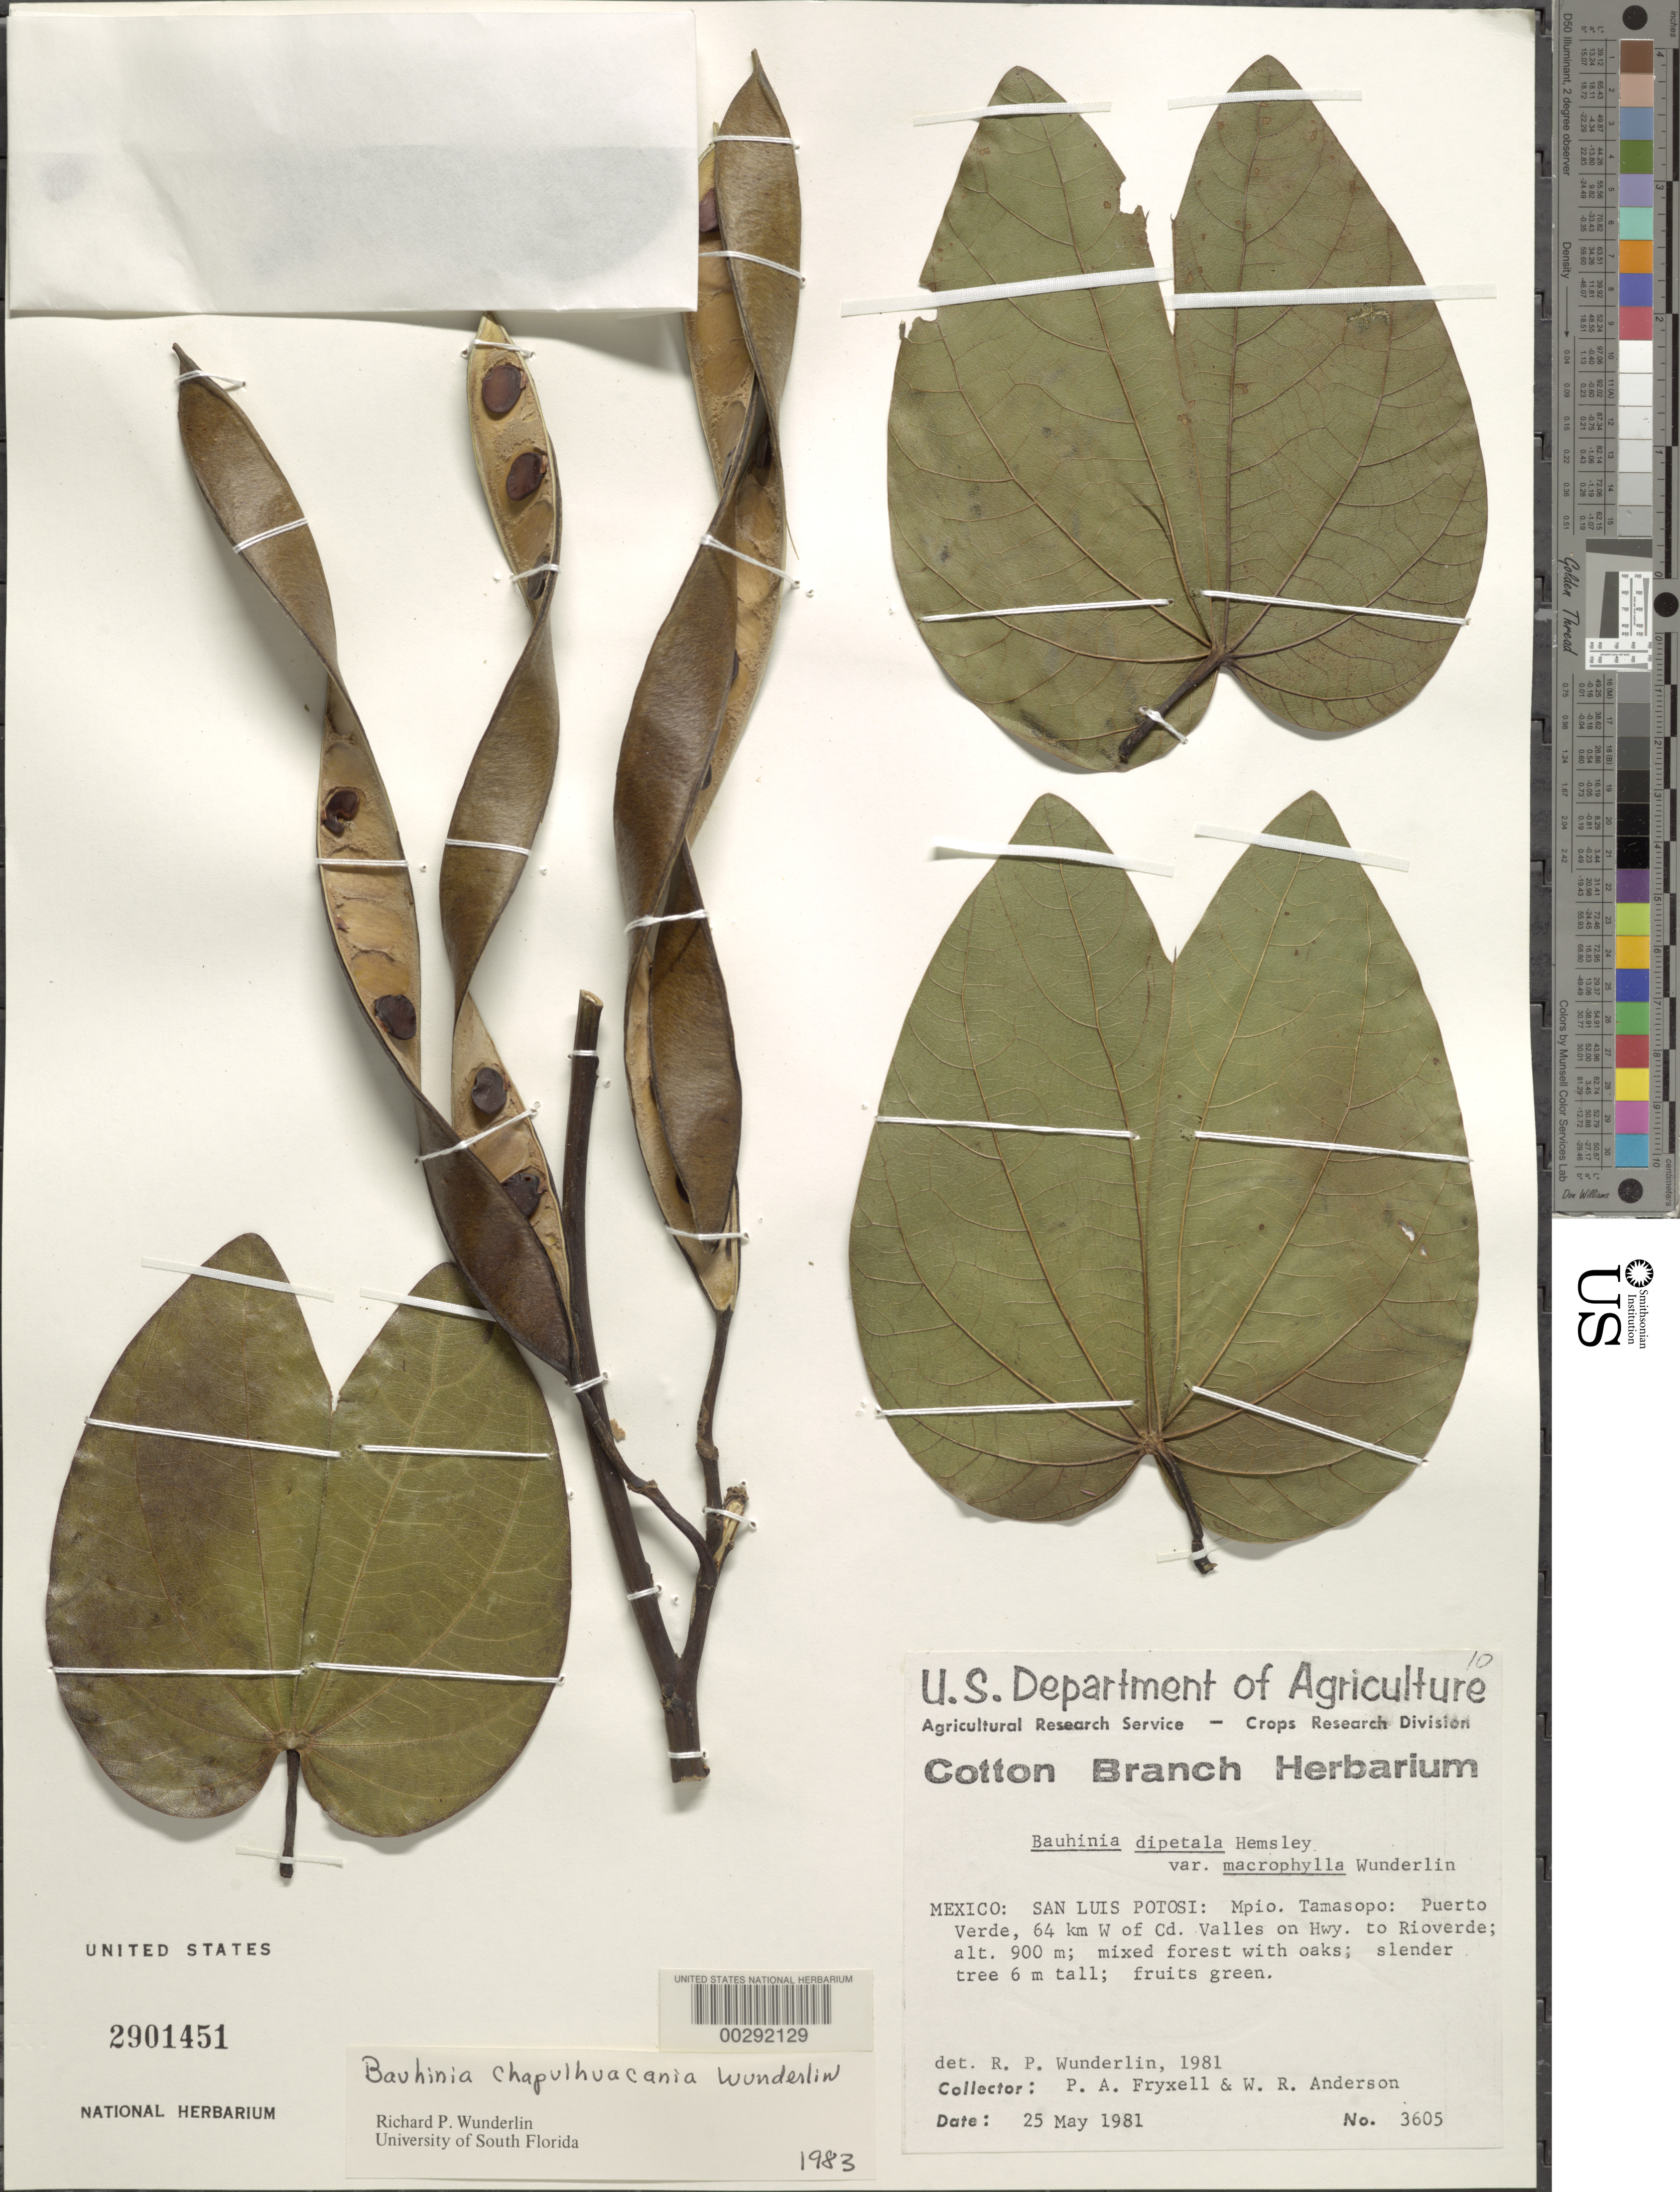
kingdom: Plantae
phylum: Tracheophyta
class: Magnoliopsida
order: Fabales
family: Fabaceae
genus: Bauhinia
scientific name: Bauhinia chapulhuacania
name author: Wunderlin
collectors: P. A. Fryxell & W. R. Anderson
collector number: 3605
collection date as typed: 25 May 1981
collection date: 1981-05-25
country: Mexico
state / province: San Luis Potosí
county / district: Tamasopo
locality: Puerto verde, 64 km W of cd. valles on hwy to rioverde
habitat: Mixed forest with oaks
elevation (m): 900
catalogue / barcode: US 2901451